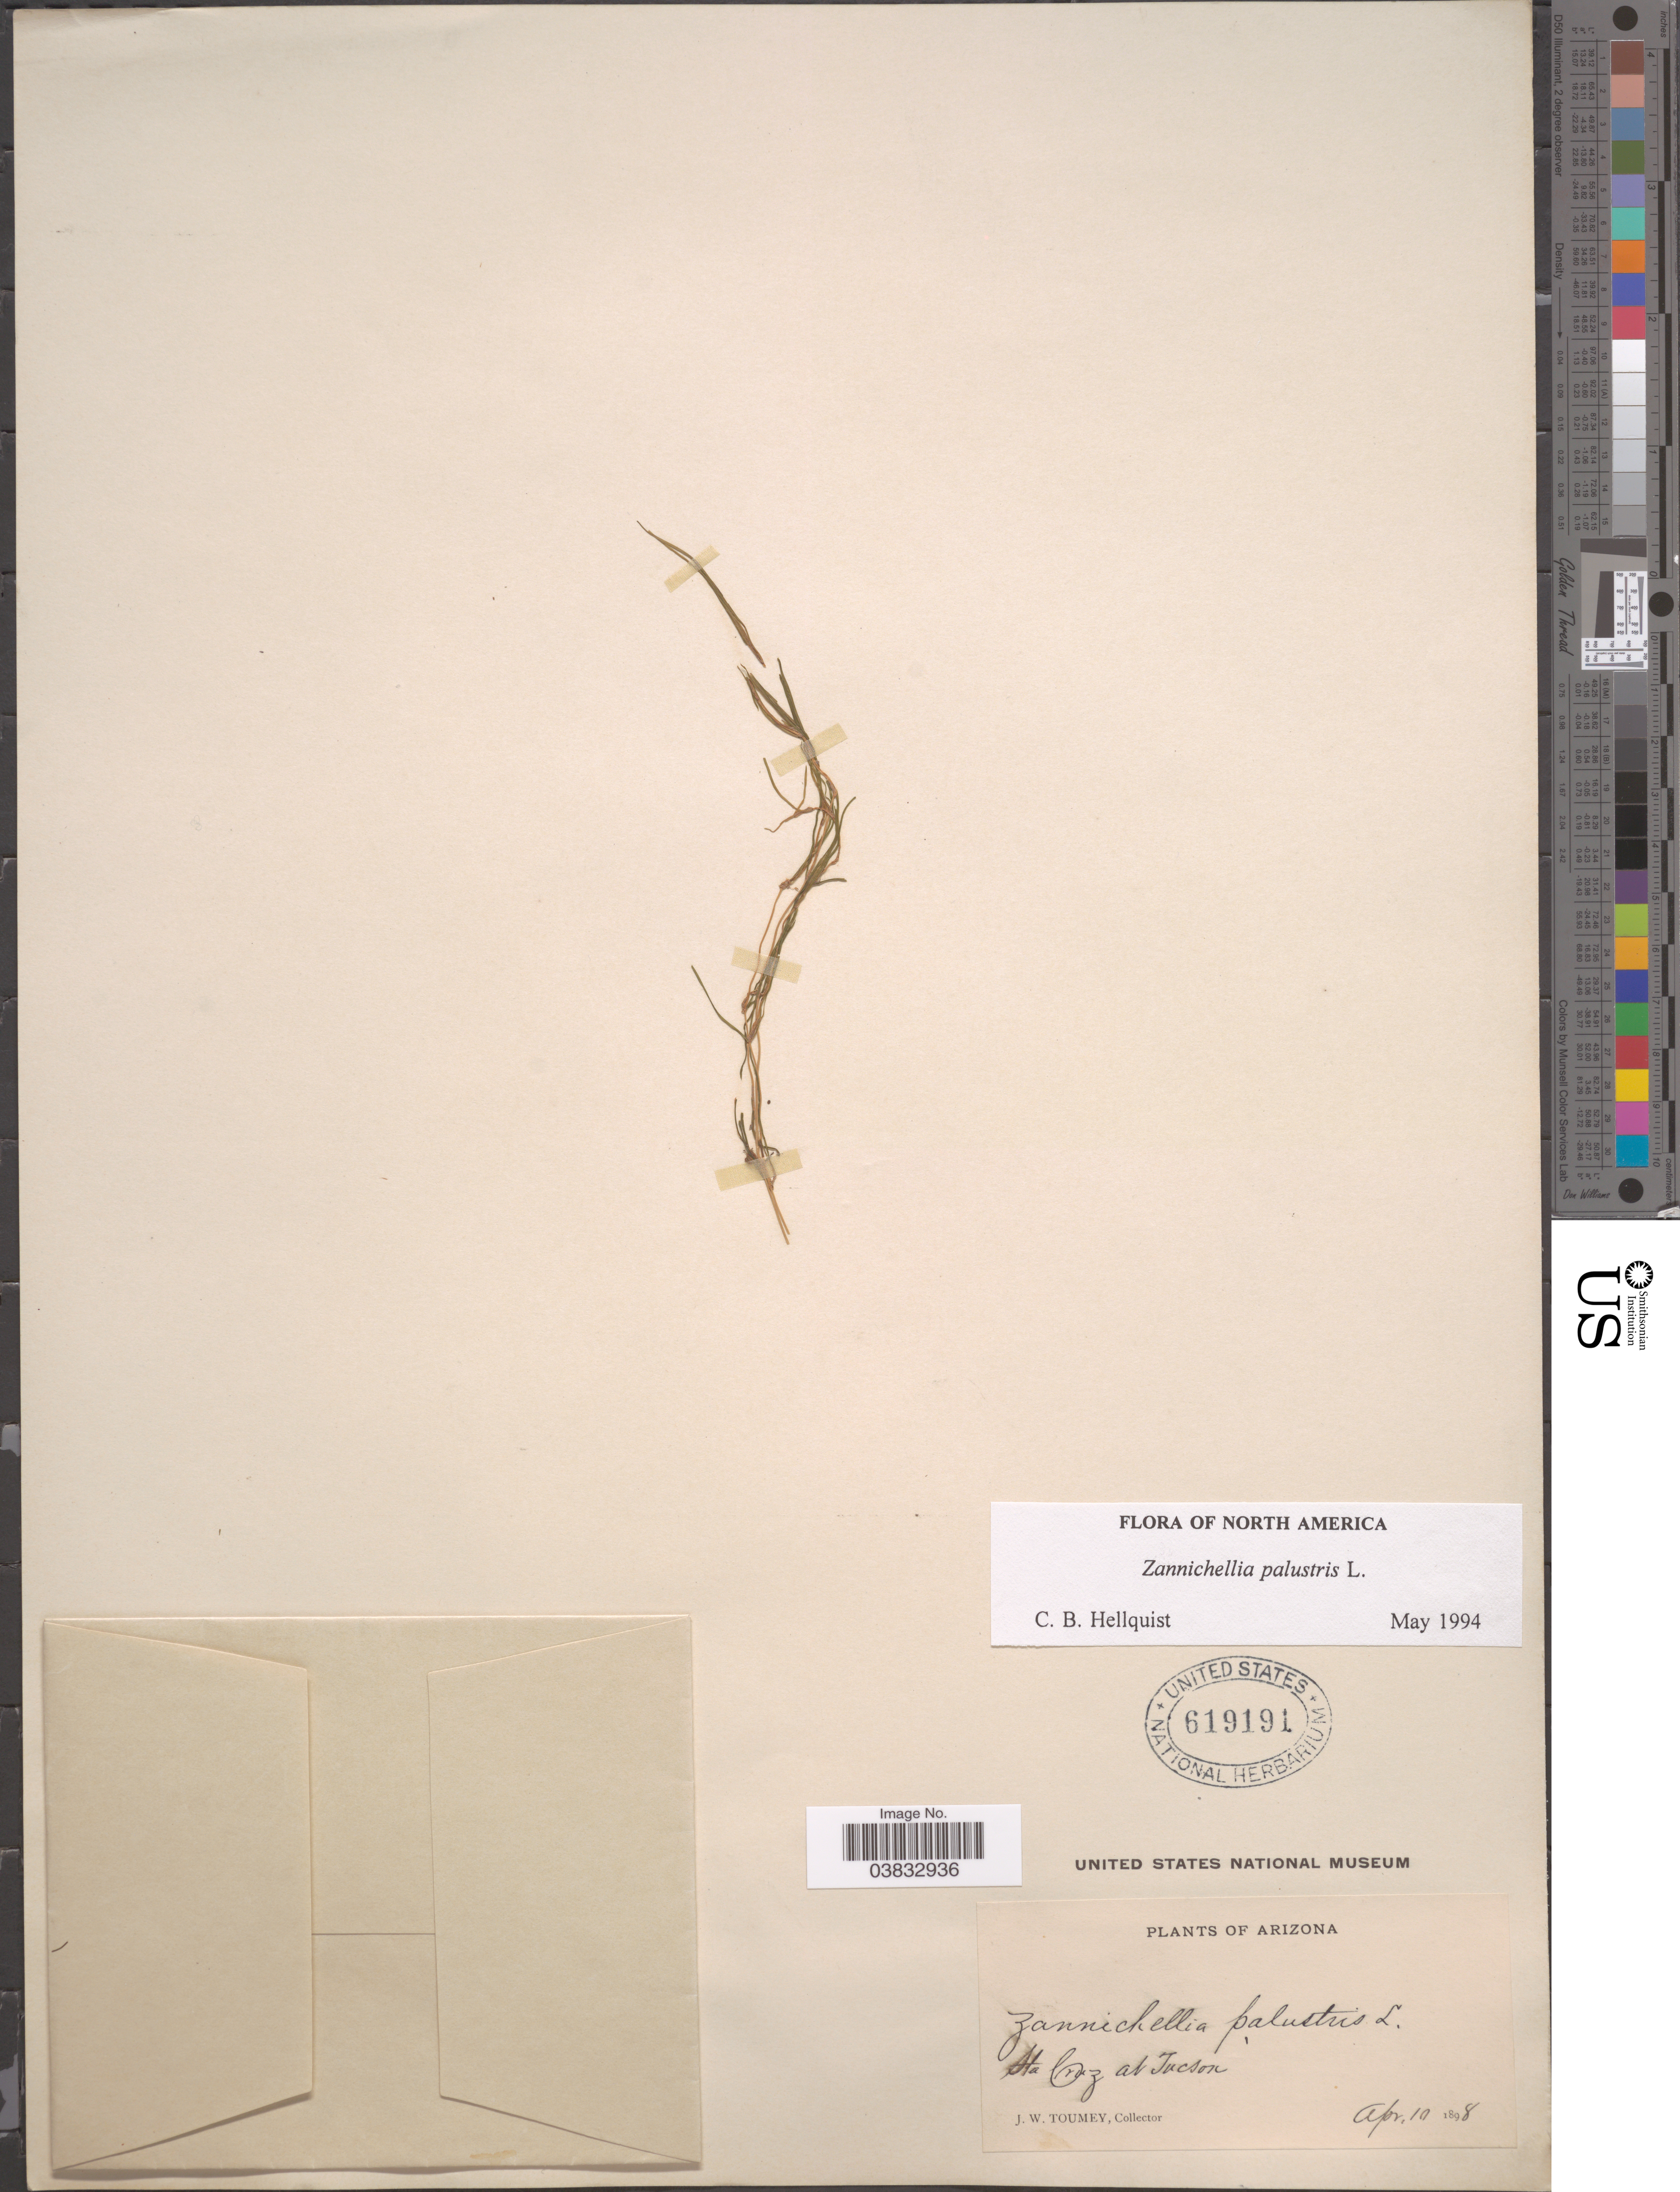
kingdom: Plantae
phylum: Tracheophyta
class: Liliopsida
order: Alismatales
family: Potamogetonaceae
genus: Zannichellia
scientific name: Zannichellia palustris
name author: L.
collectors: J. W. Toumey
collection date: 1898-04-10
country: United States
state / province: Arizona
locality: Sta Cruz at Tucson.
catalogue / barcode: US 619191